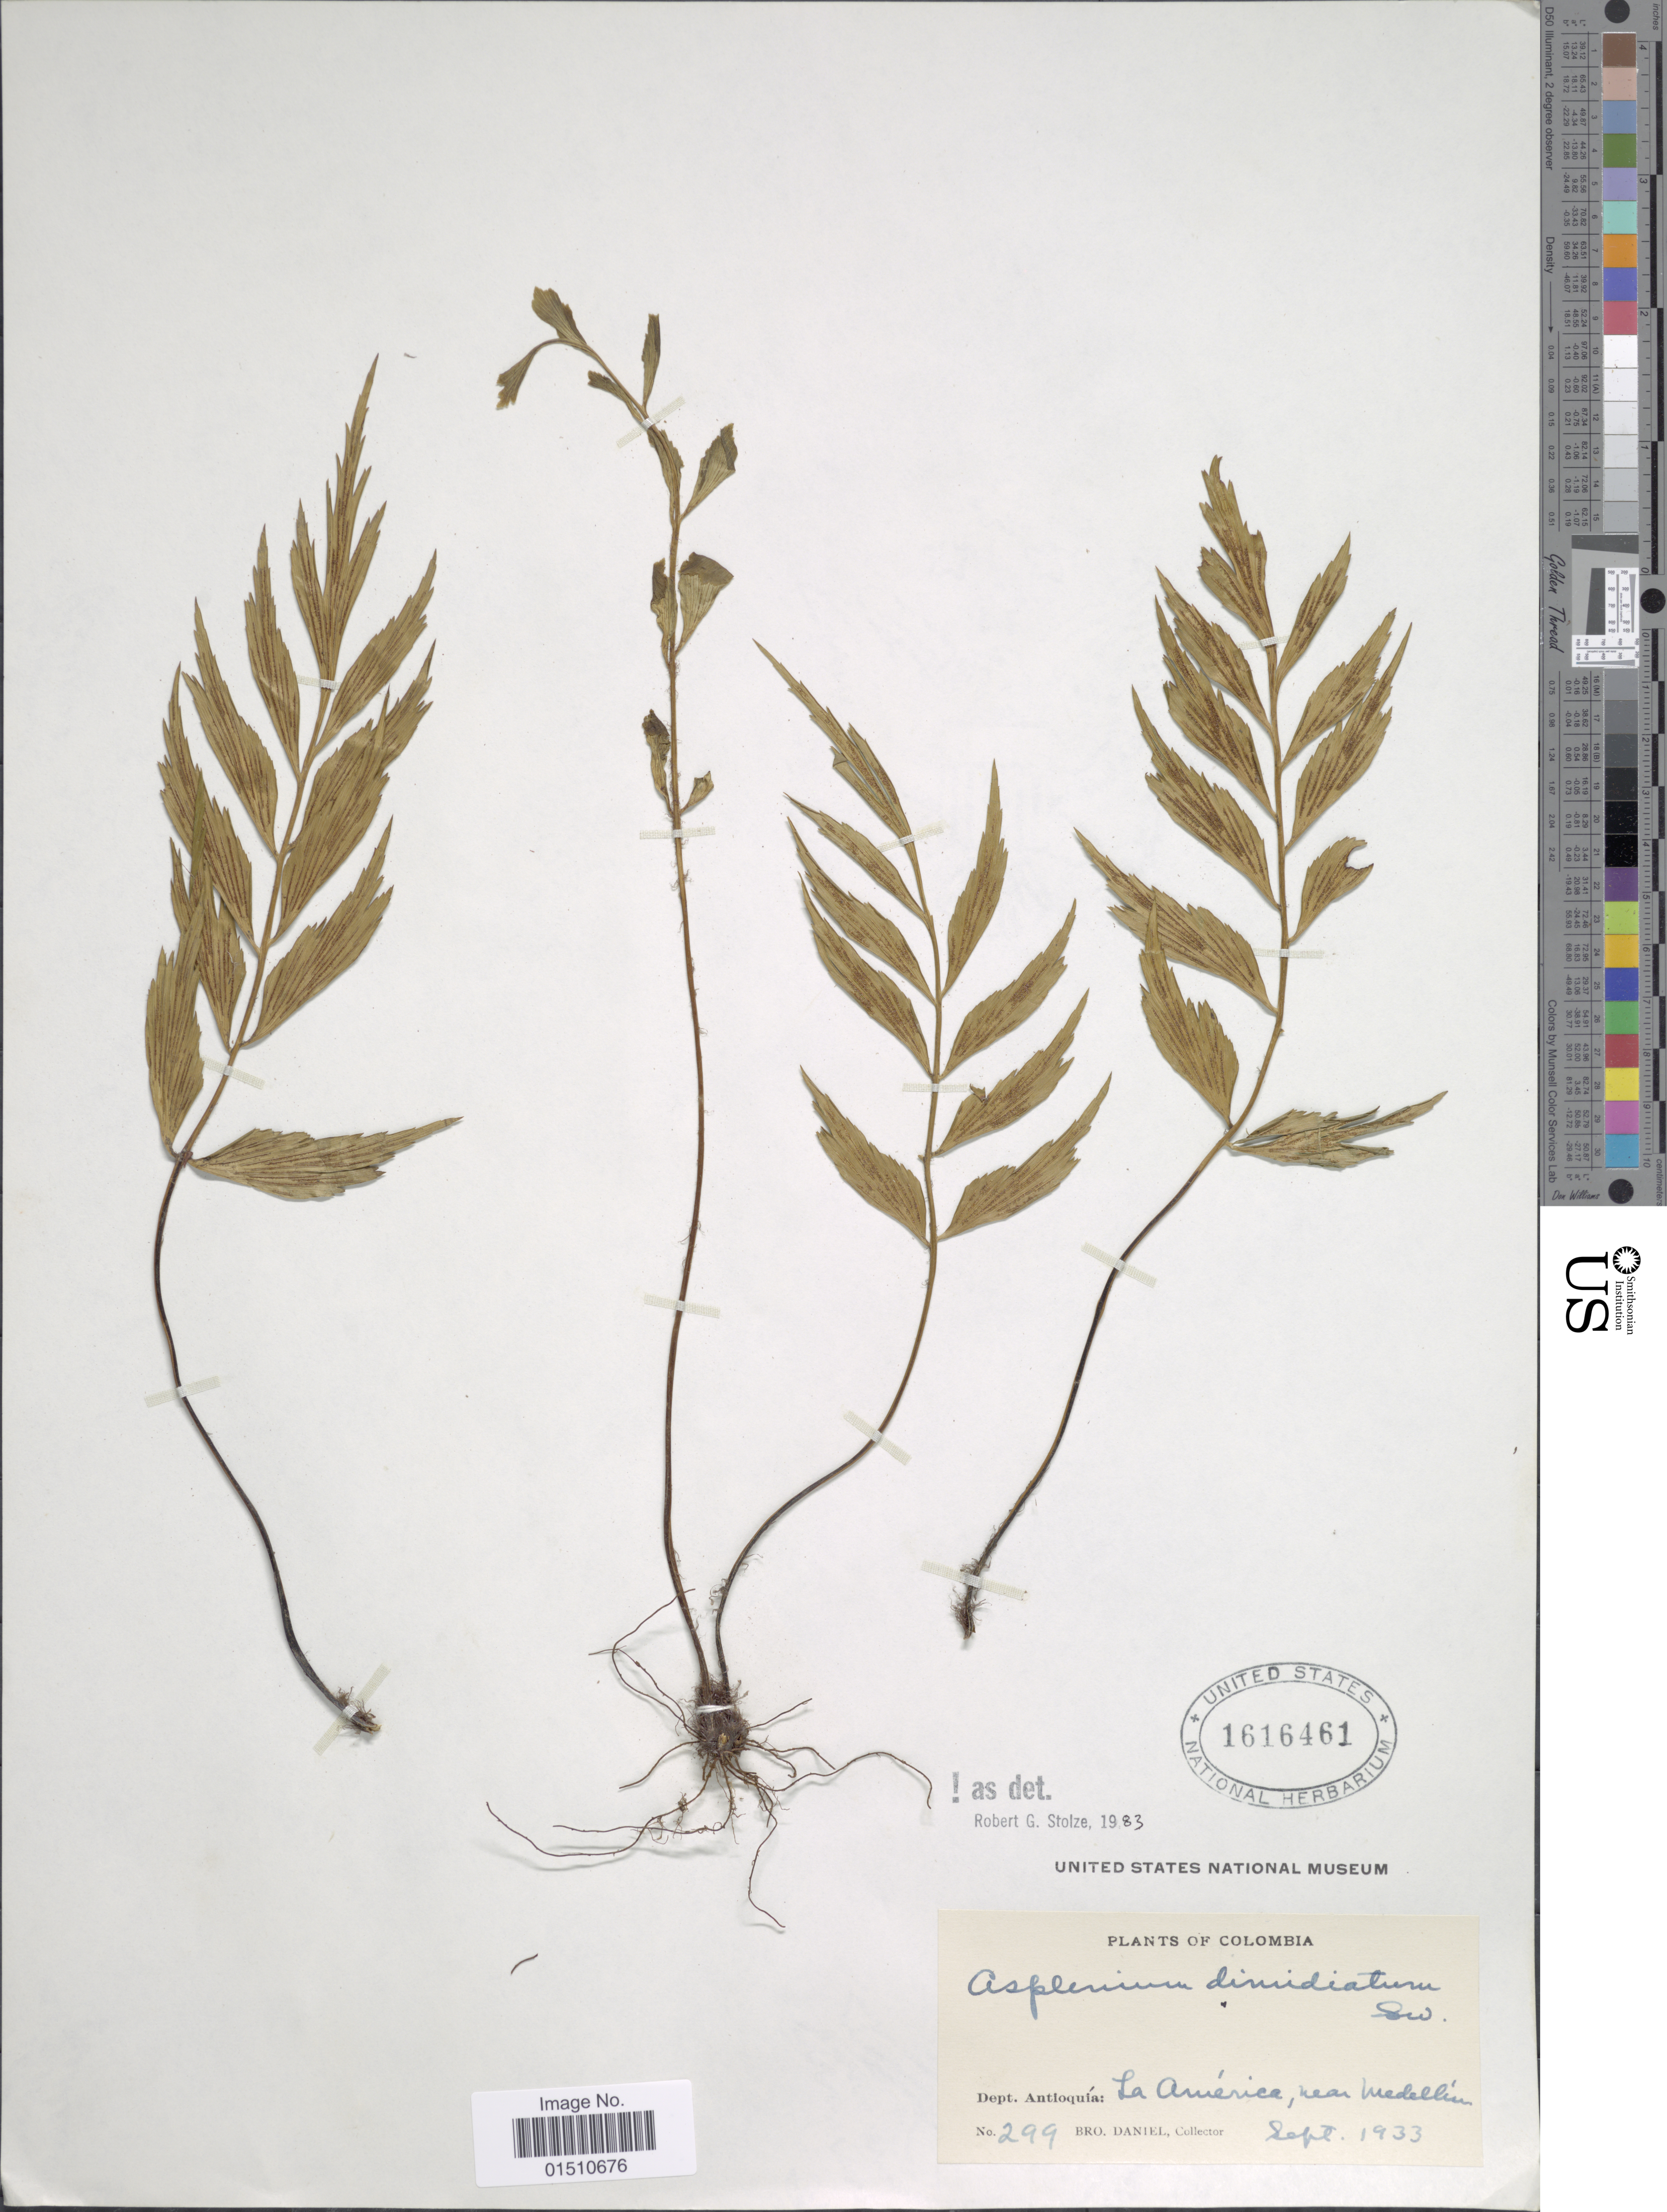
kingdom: Plantae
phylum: Tracheophyta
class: Polypodiopsida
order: Polypodiales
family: Aspleniaceae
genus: Asplenium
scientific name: Asplenium dimidiatum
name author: Sw.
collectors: Bro. Daniel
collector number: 299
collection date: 1933-09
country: Colombia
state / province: Antioquia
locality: Colombia, Dept. Antioquia: La America, near Medellin.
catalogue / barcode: US 1616461